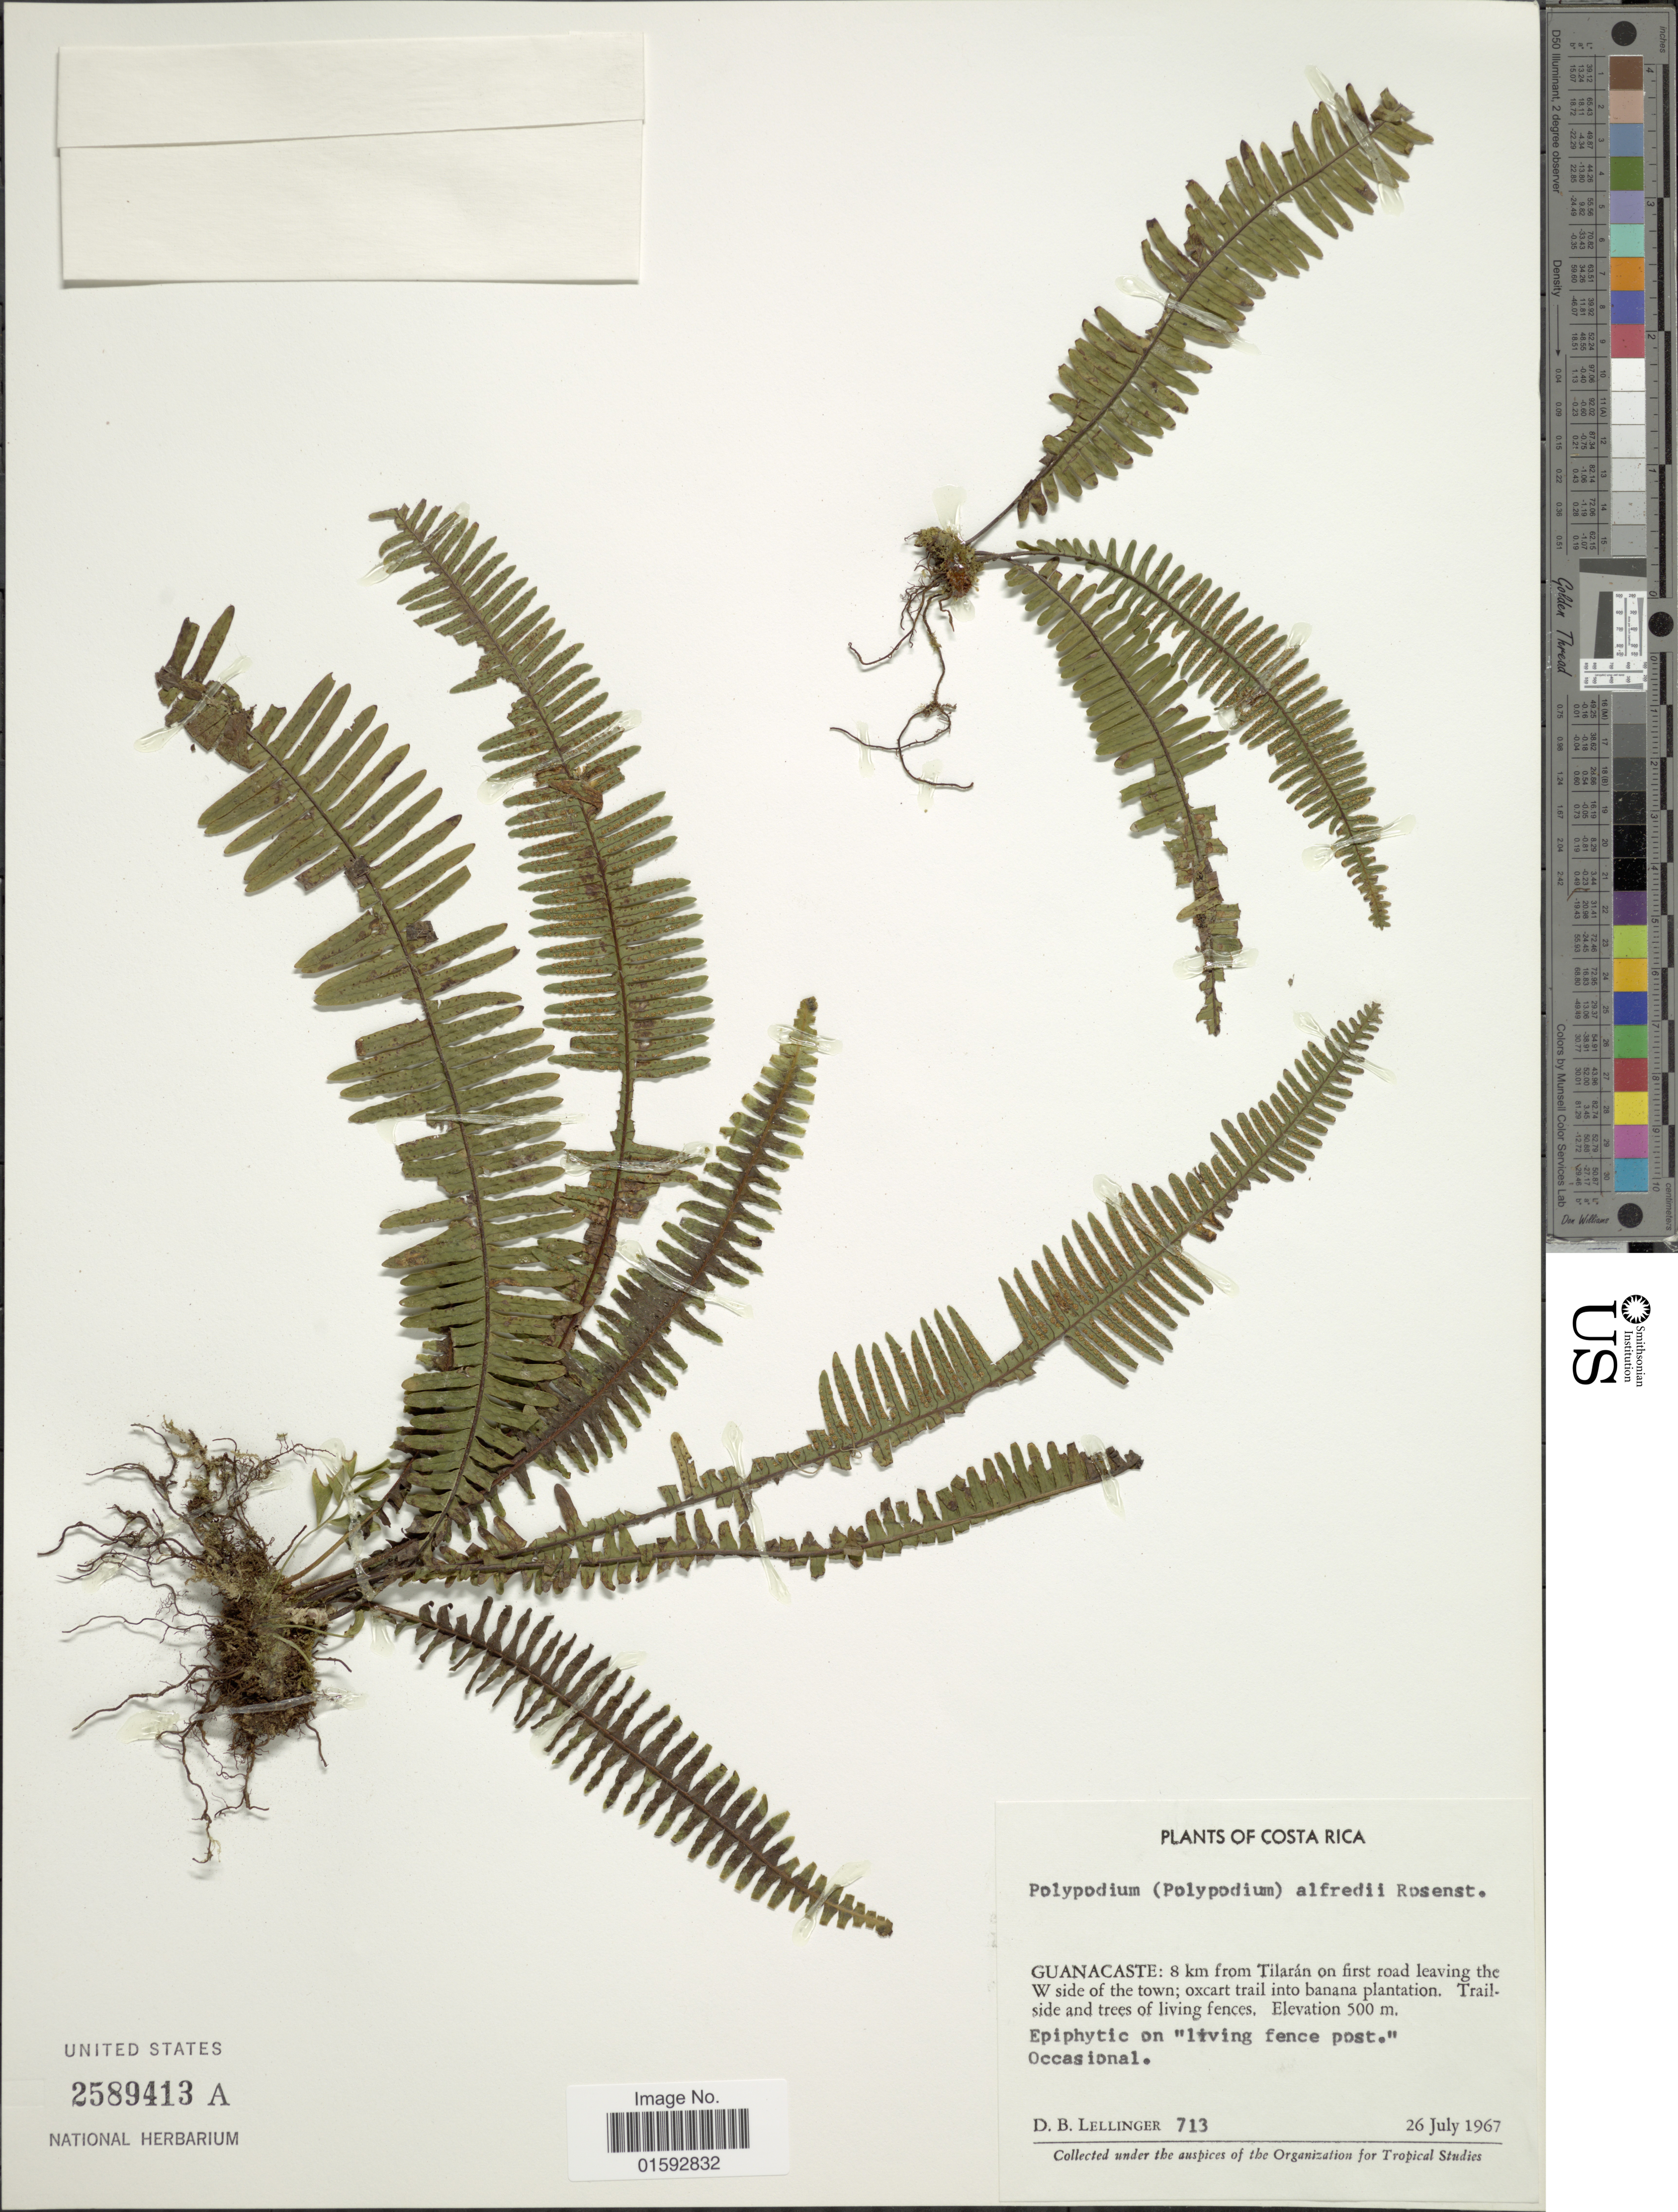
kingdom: Plantae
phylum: Tracheophyta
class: Polypodiopsida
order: Polypodiales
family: Polypodiaceae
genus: Pecluma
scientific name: Pecluma alfredii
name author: (Rosenst.) M.G. Price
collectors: D. B. Lellinger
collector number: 713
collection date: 1967-07-26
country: Costa Rica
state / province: Guanacaste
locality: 8 km from Tilaran on first road leaving the W side of the town; oxact trail into banana plantation. Trail side and trees of living fences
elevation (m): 500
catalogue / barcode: US 2589413A